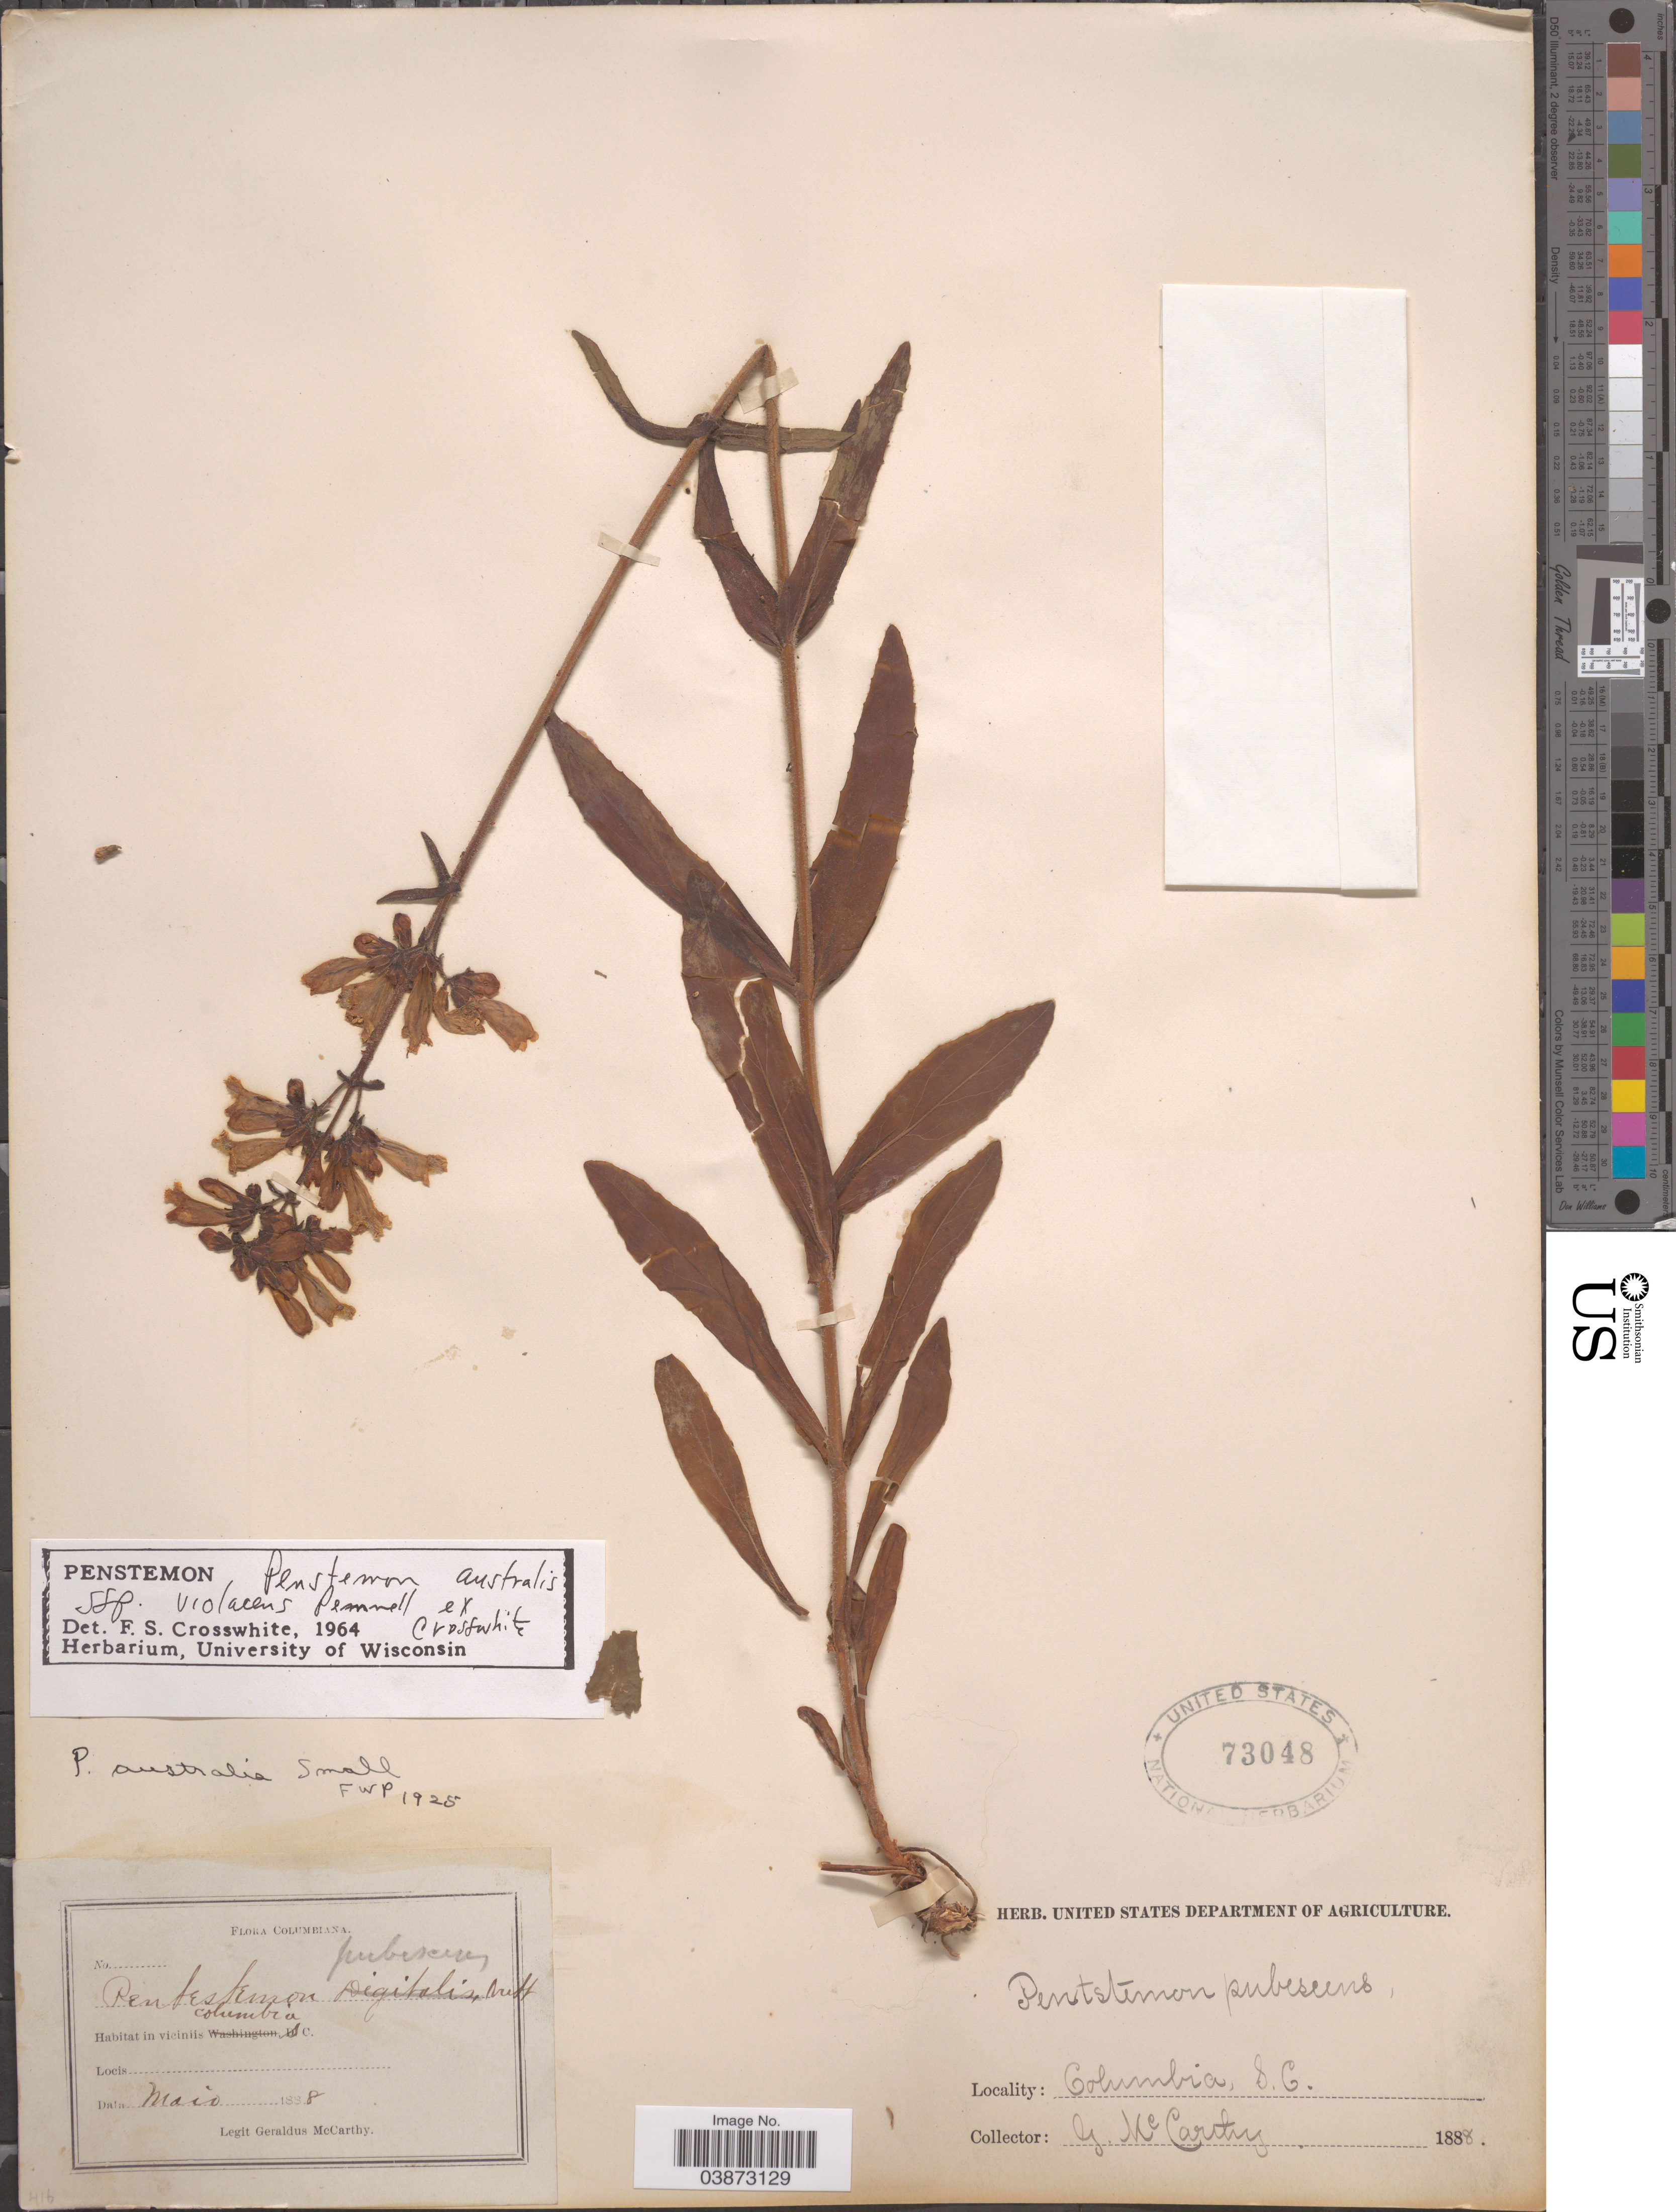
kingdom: Plantae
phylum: Tracheophyta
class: Magnoliopsida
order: Lamiales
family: Plantaginaceae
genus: Penstemon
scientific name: Penstemon australis subsp. violaceus Pennell ex Crosswh. susp. nov. ined.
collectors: M. McCarthy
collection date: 1888-05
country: United States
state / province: South Carolina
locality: In viciniis Columbia.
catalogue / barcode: US 73048